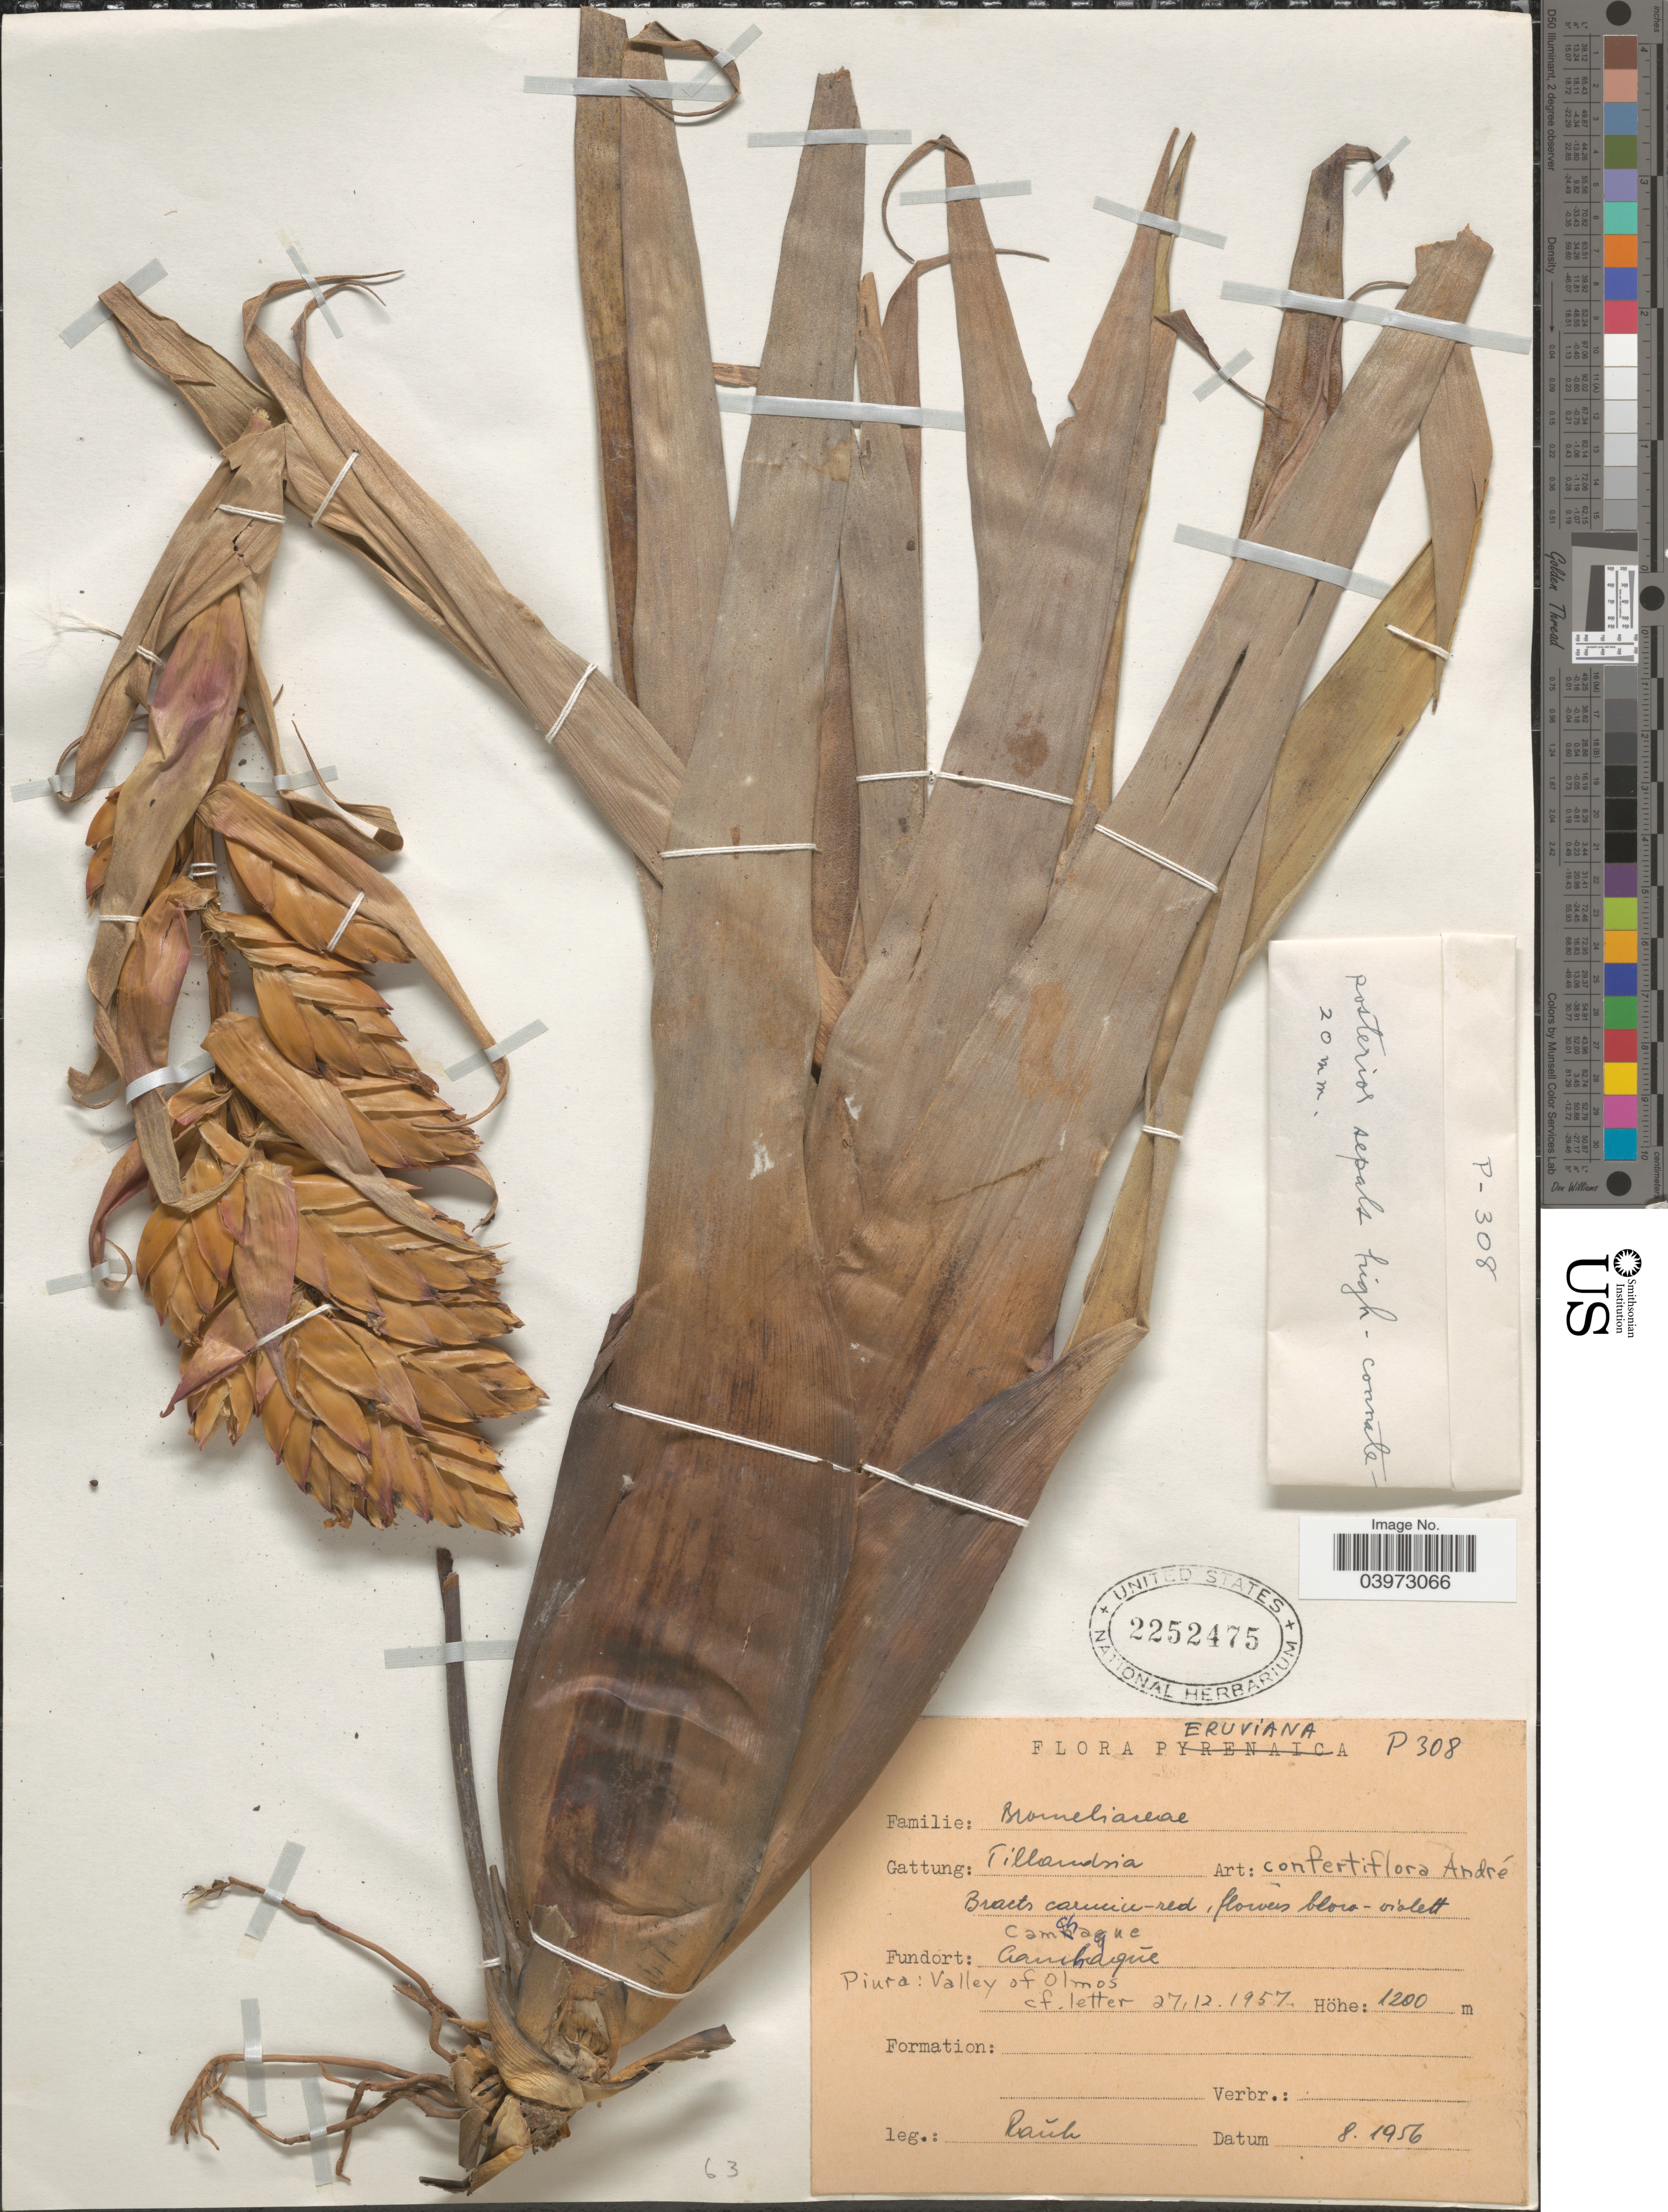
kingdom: Plantae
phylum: Tracheophyta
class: Liliopsida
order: Poales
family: Bromeliaceae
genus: Tillandsia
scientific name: Tillandsia confertiflora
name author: André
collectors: -. Rauh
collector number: P308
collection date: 1956-08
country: Peru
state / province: Piura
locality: Valley of Olmos.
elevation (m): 1200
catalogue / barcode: US 2252475